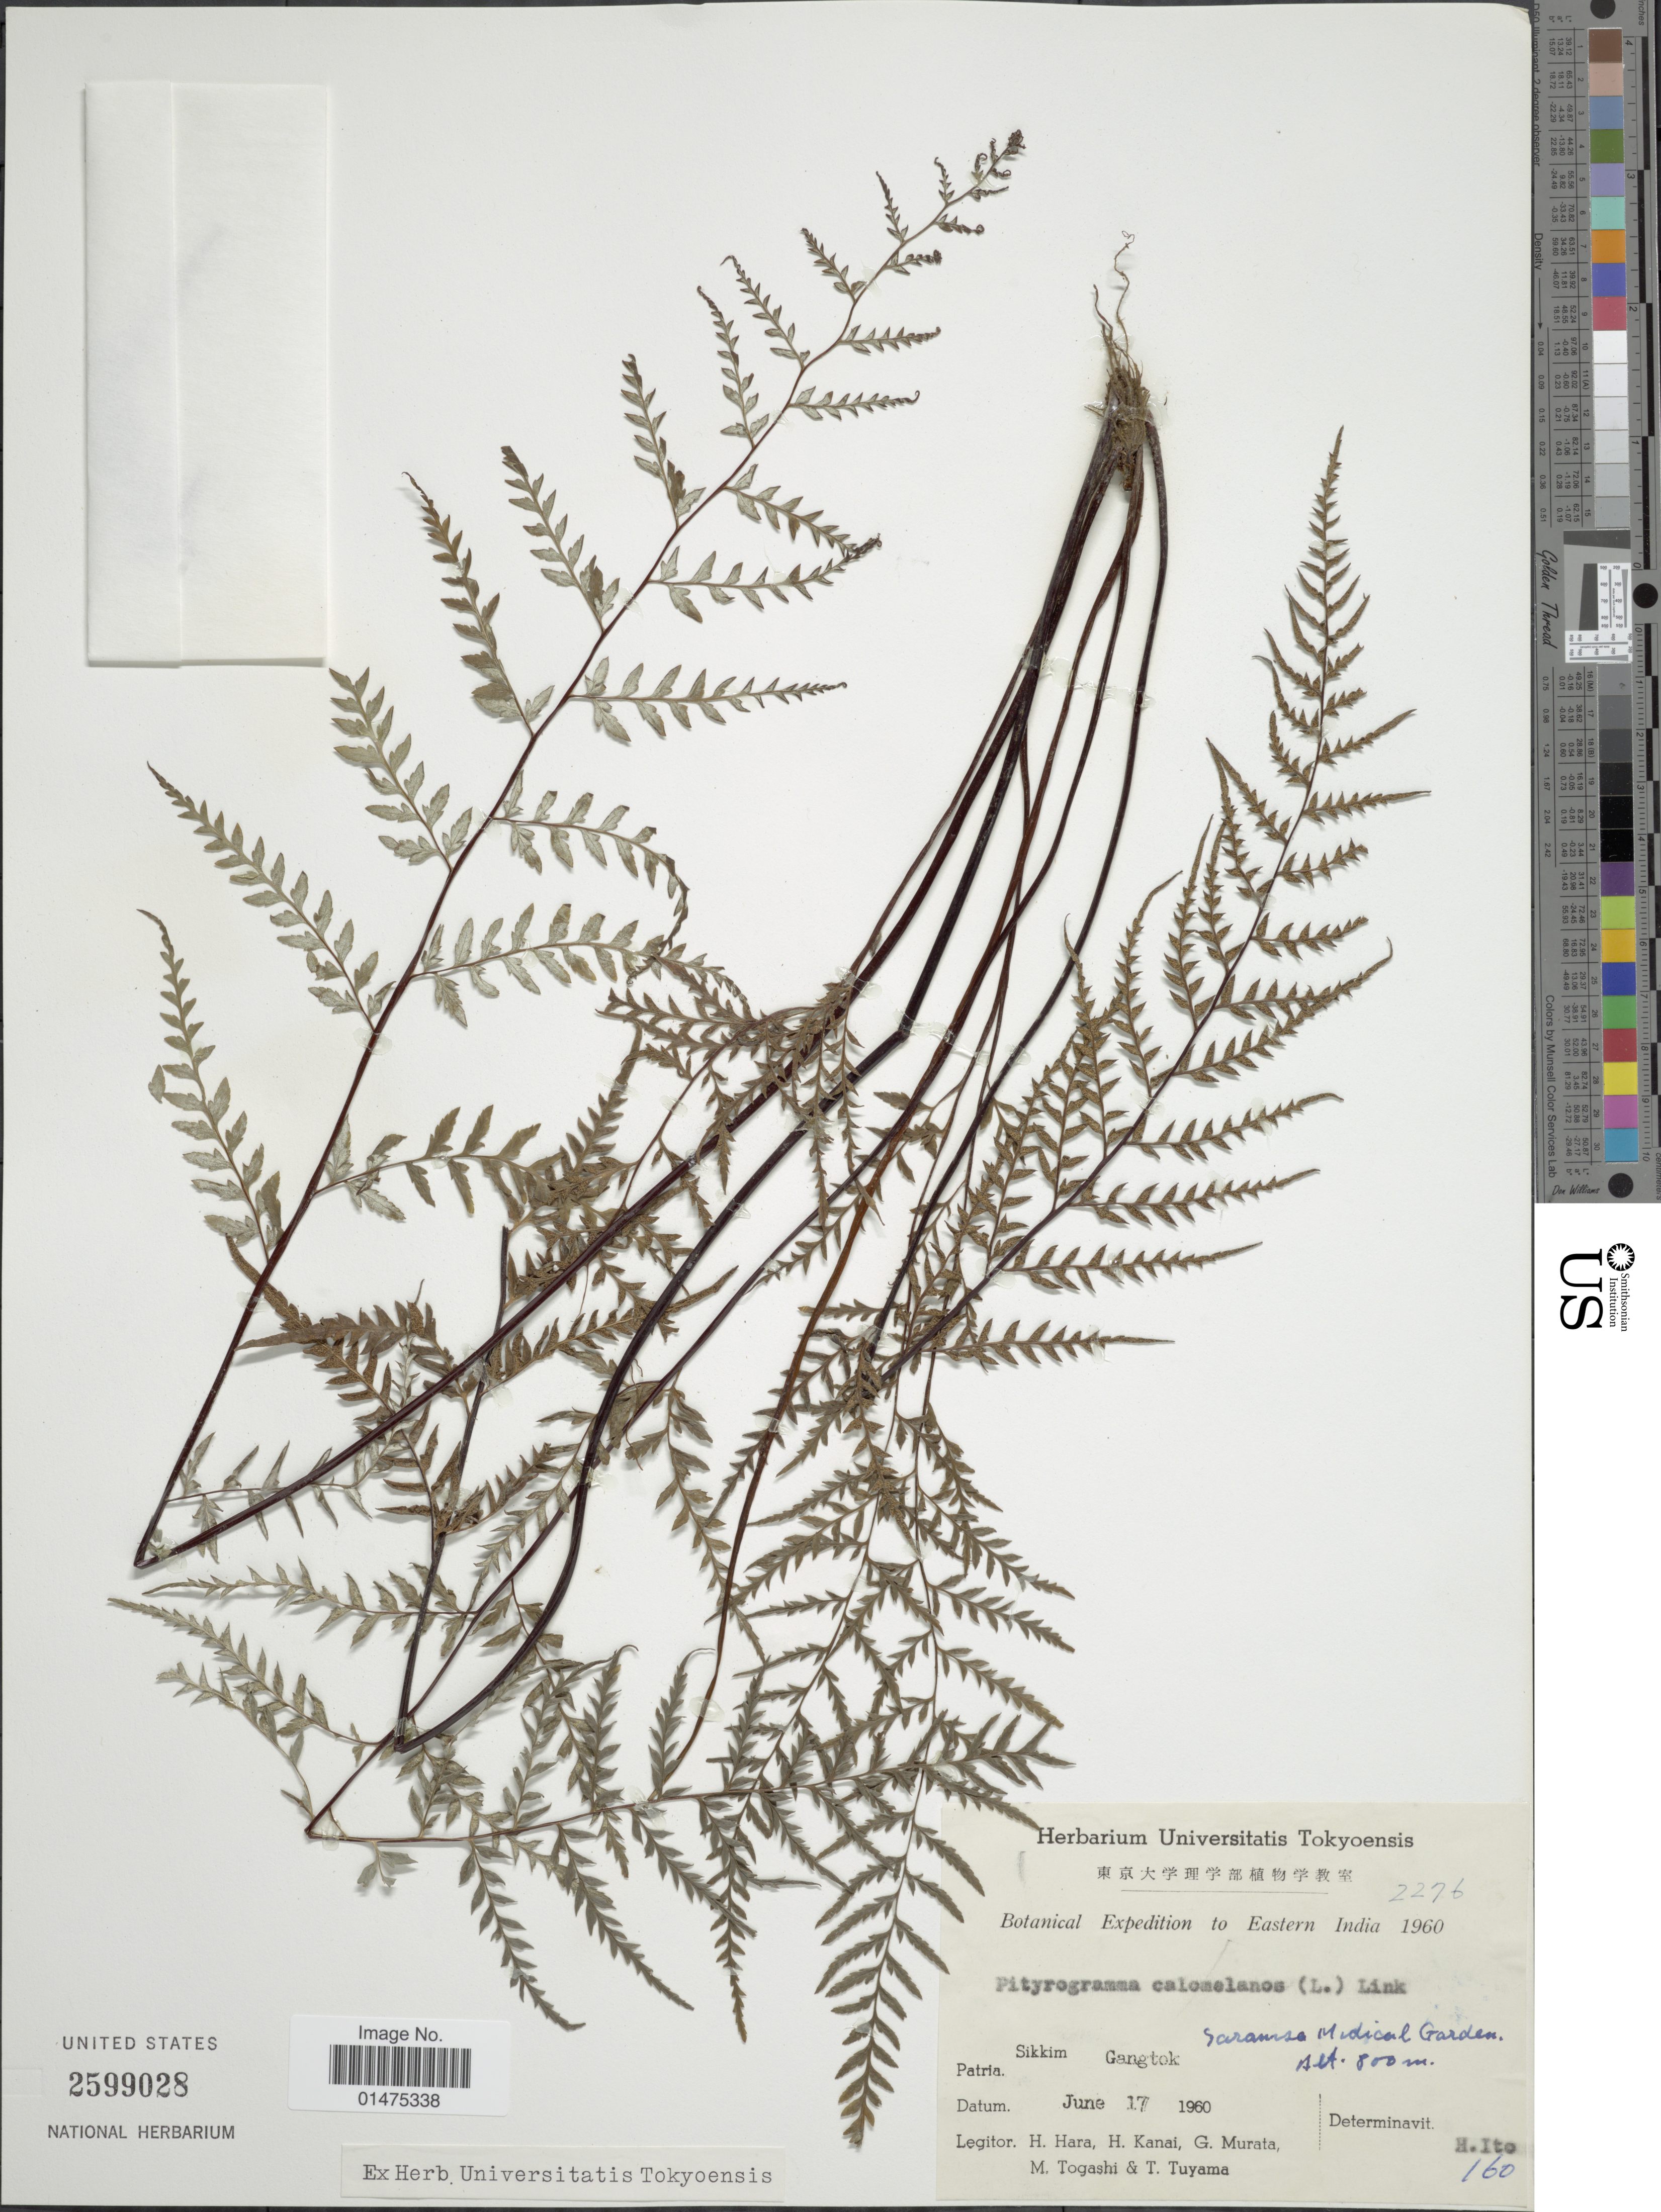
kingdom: Plantae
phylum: Tracheophyta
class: Polypodiopsida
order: Polypodiales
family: Pteridaceae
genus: Pityrogramma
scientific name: Pityrogramma calomelanos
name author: (L.) Link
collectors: H. Hara, H. Kanai, G. Murata & M. Togashi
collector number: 2276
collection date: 1960-06-17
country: India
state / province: Sikkim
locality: Eastern India, Gangtok, Saramsa Medical Garden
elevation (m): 800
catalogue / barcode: US 2599028